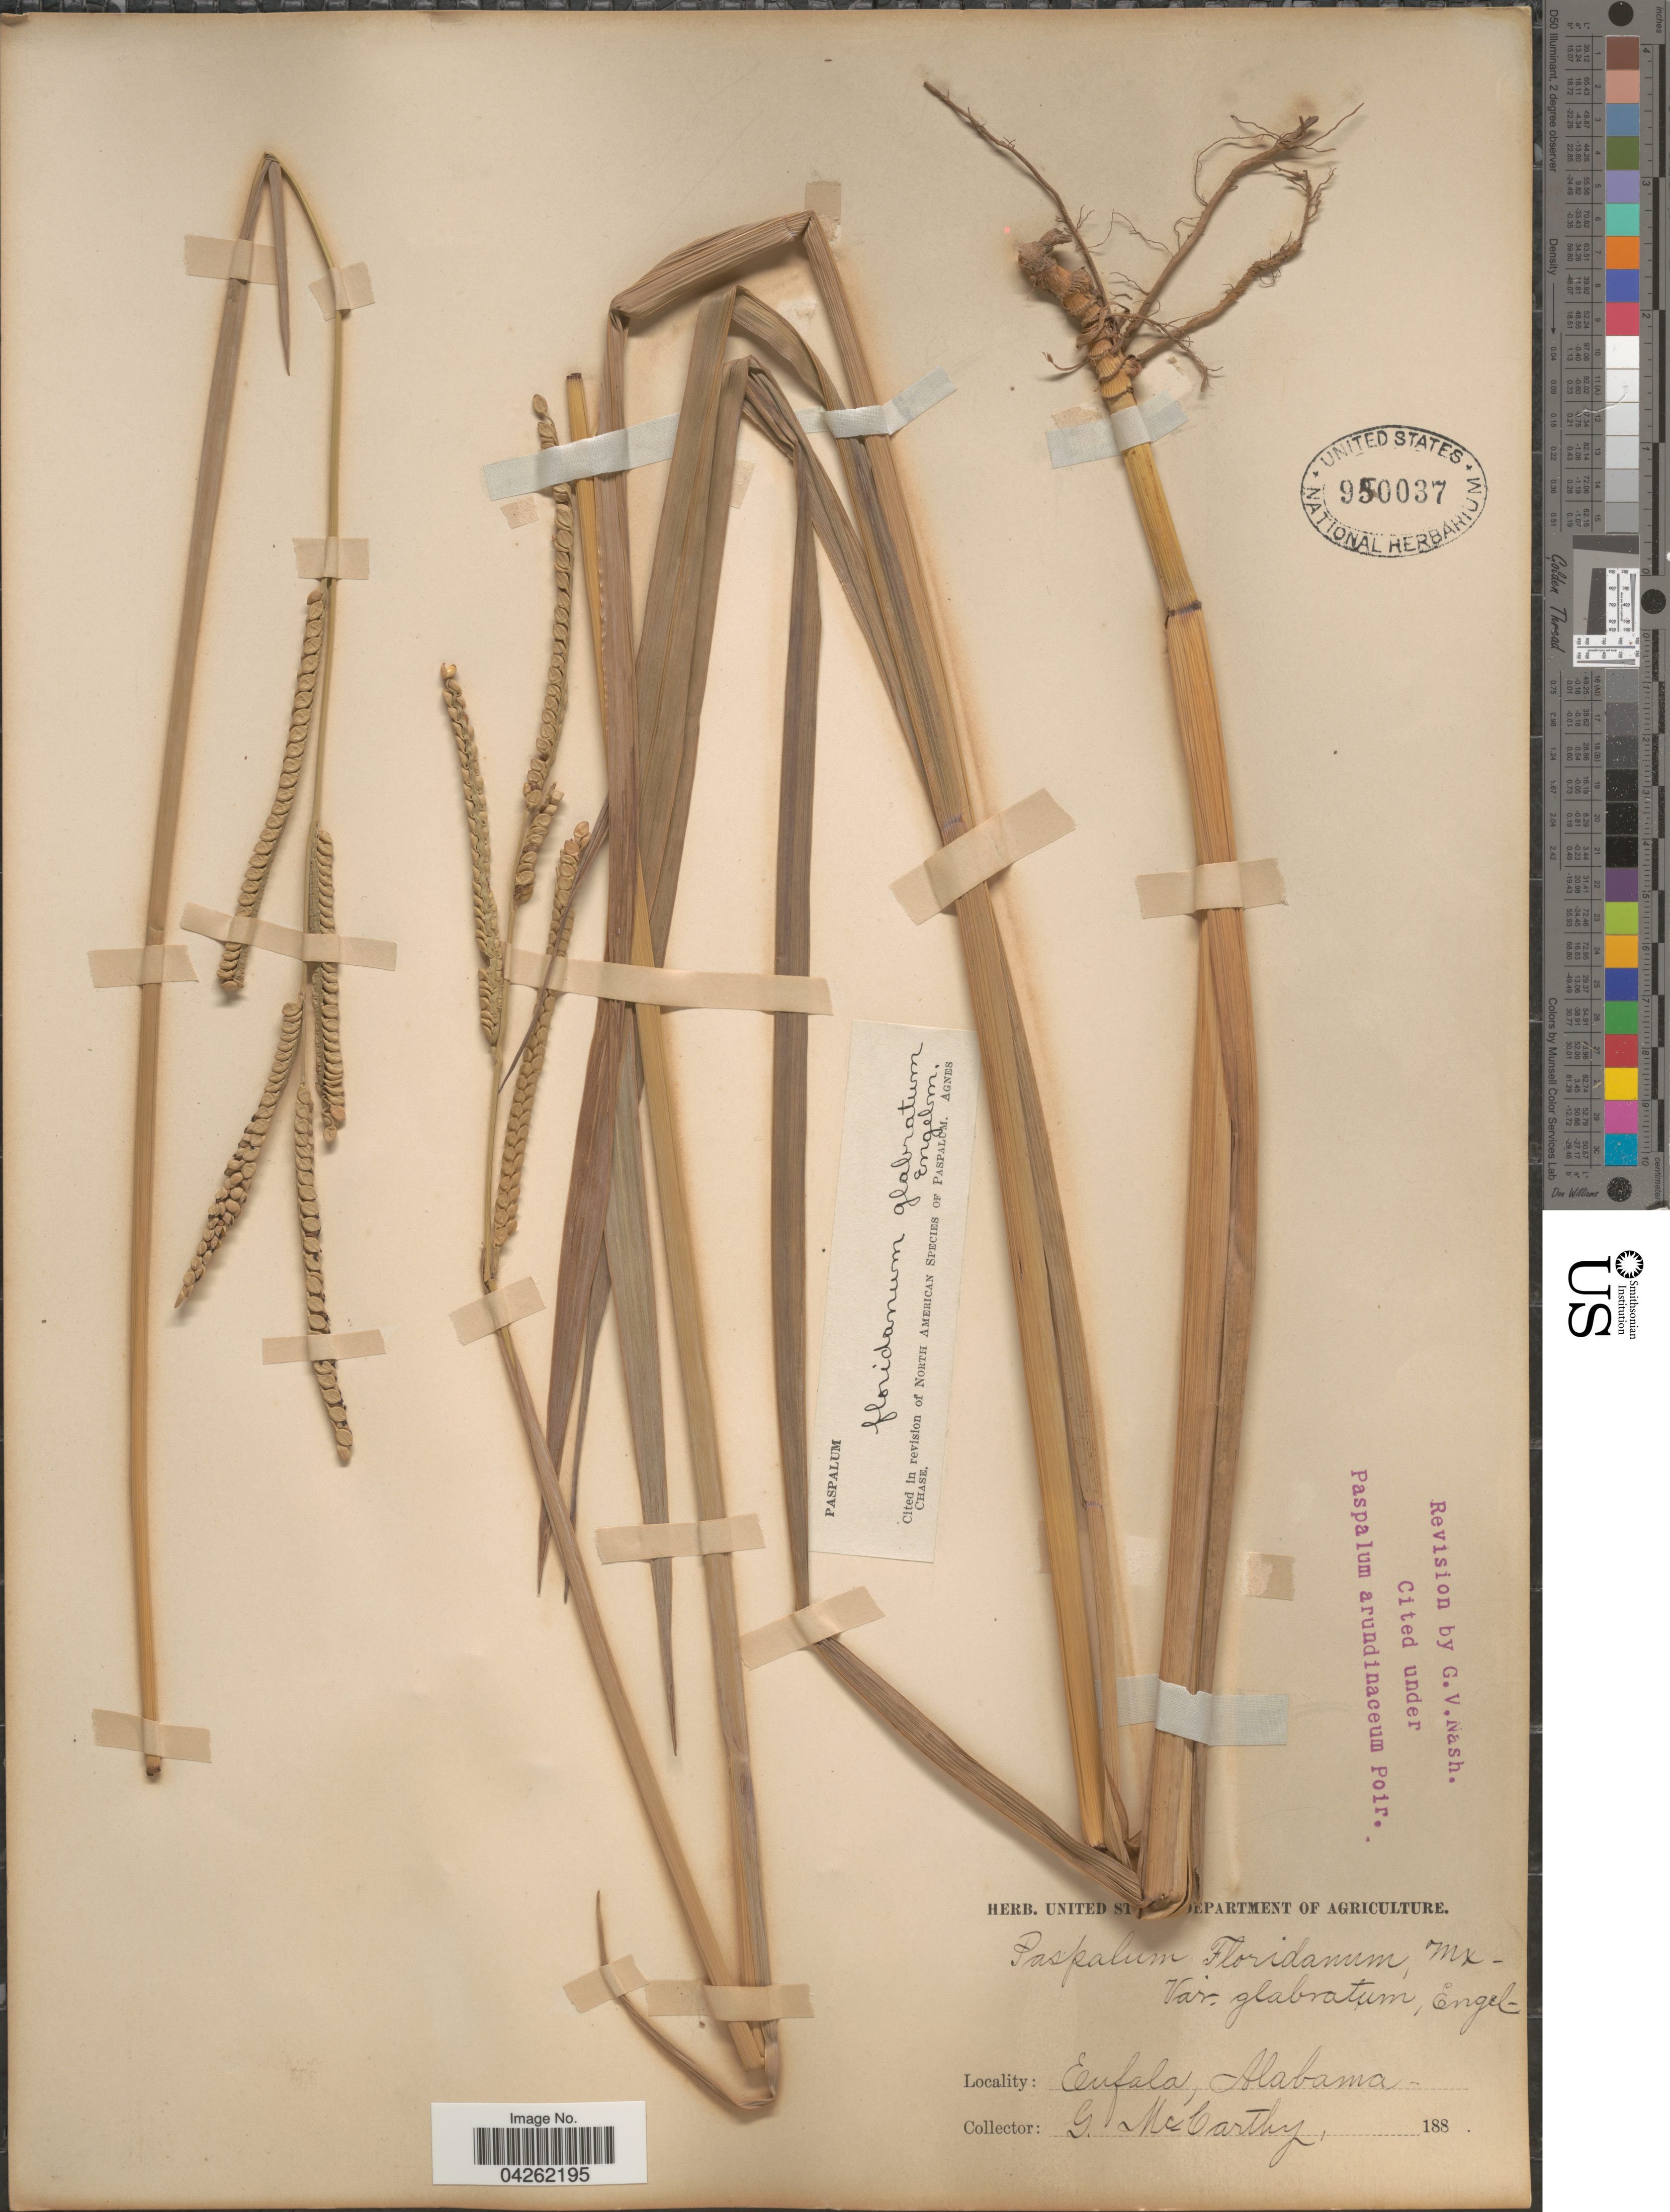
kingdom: Plantae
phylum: Tracheophyta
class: Liliopsida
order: Poales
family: Poaceae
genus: Paspalum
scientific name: Paspalum floridanum var. glabratum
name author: Engelm. ex Vasey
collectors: G. McCarthy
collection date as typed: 188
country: United States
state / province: Alabama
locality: Eufala.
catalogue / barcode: US 950037